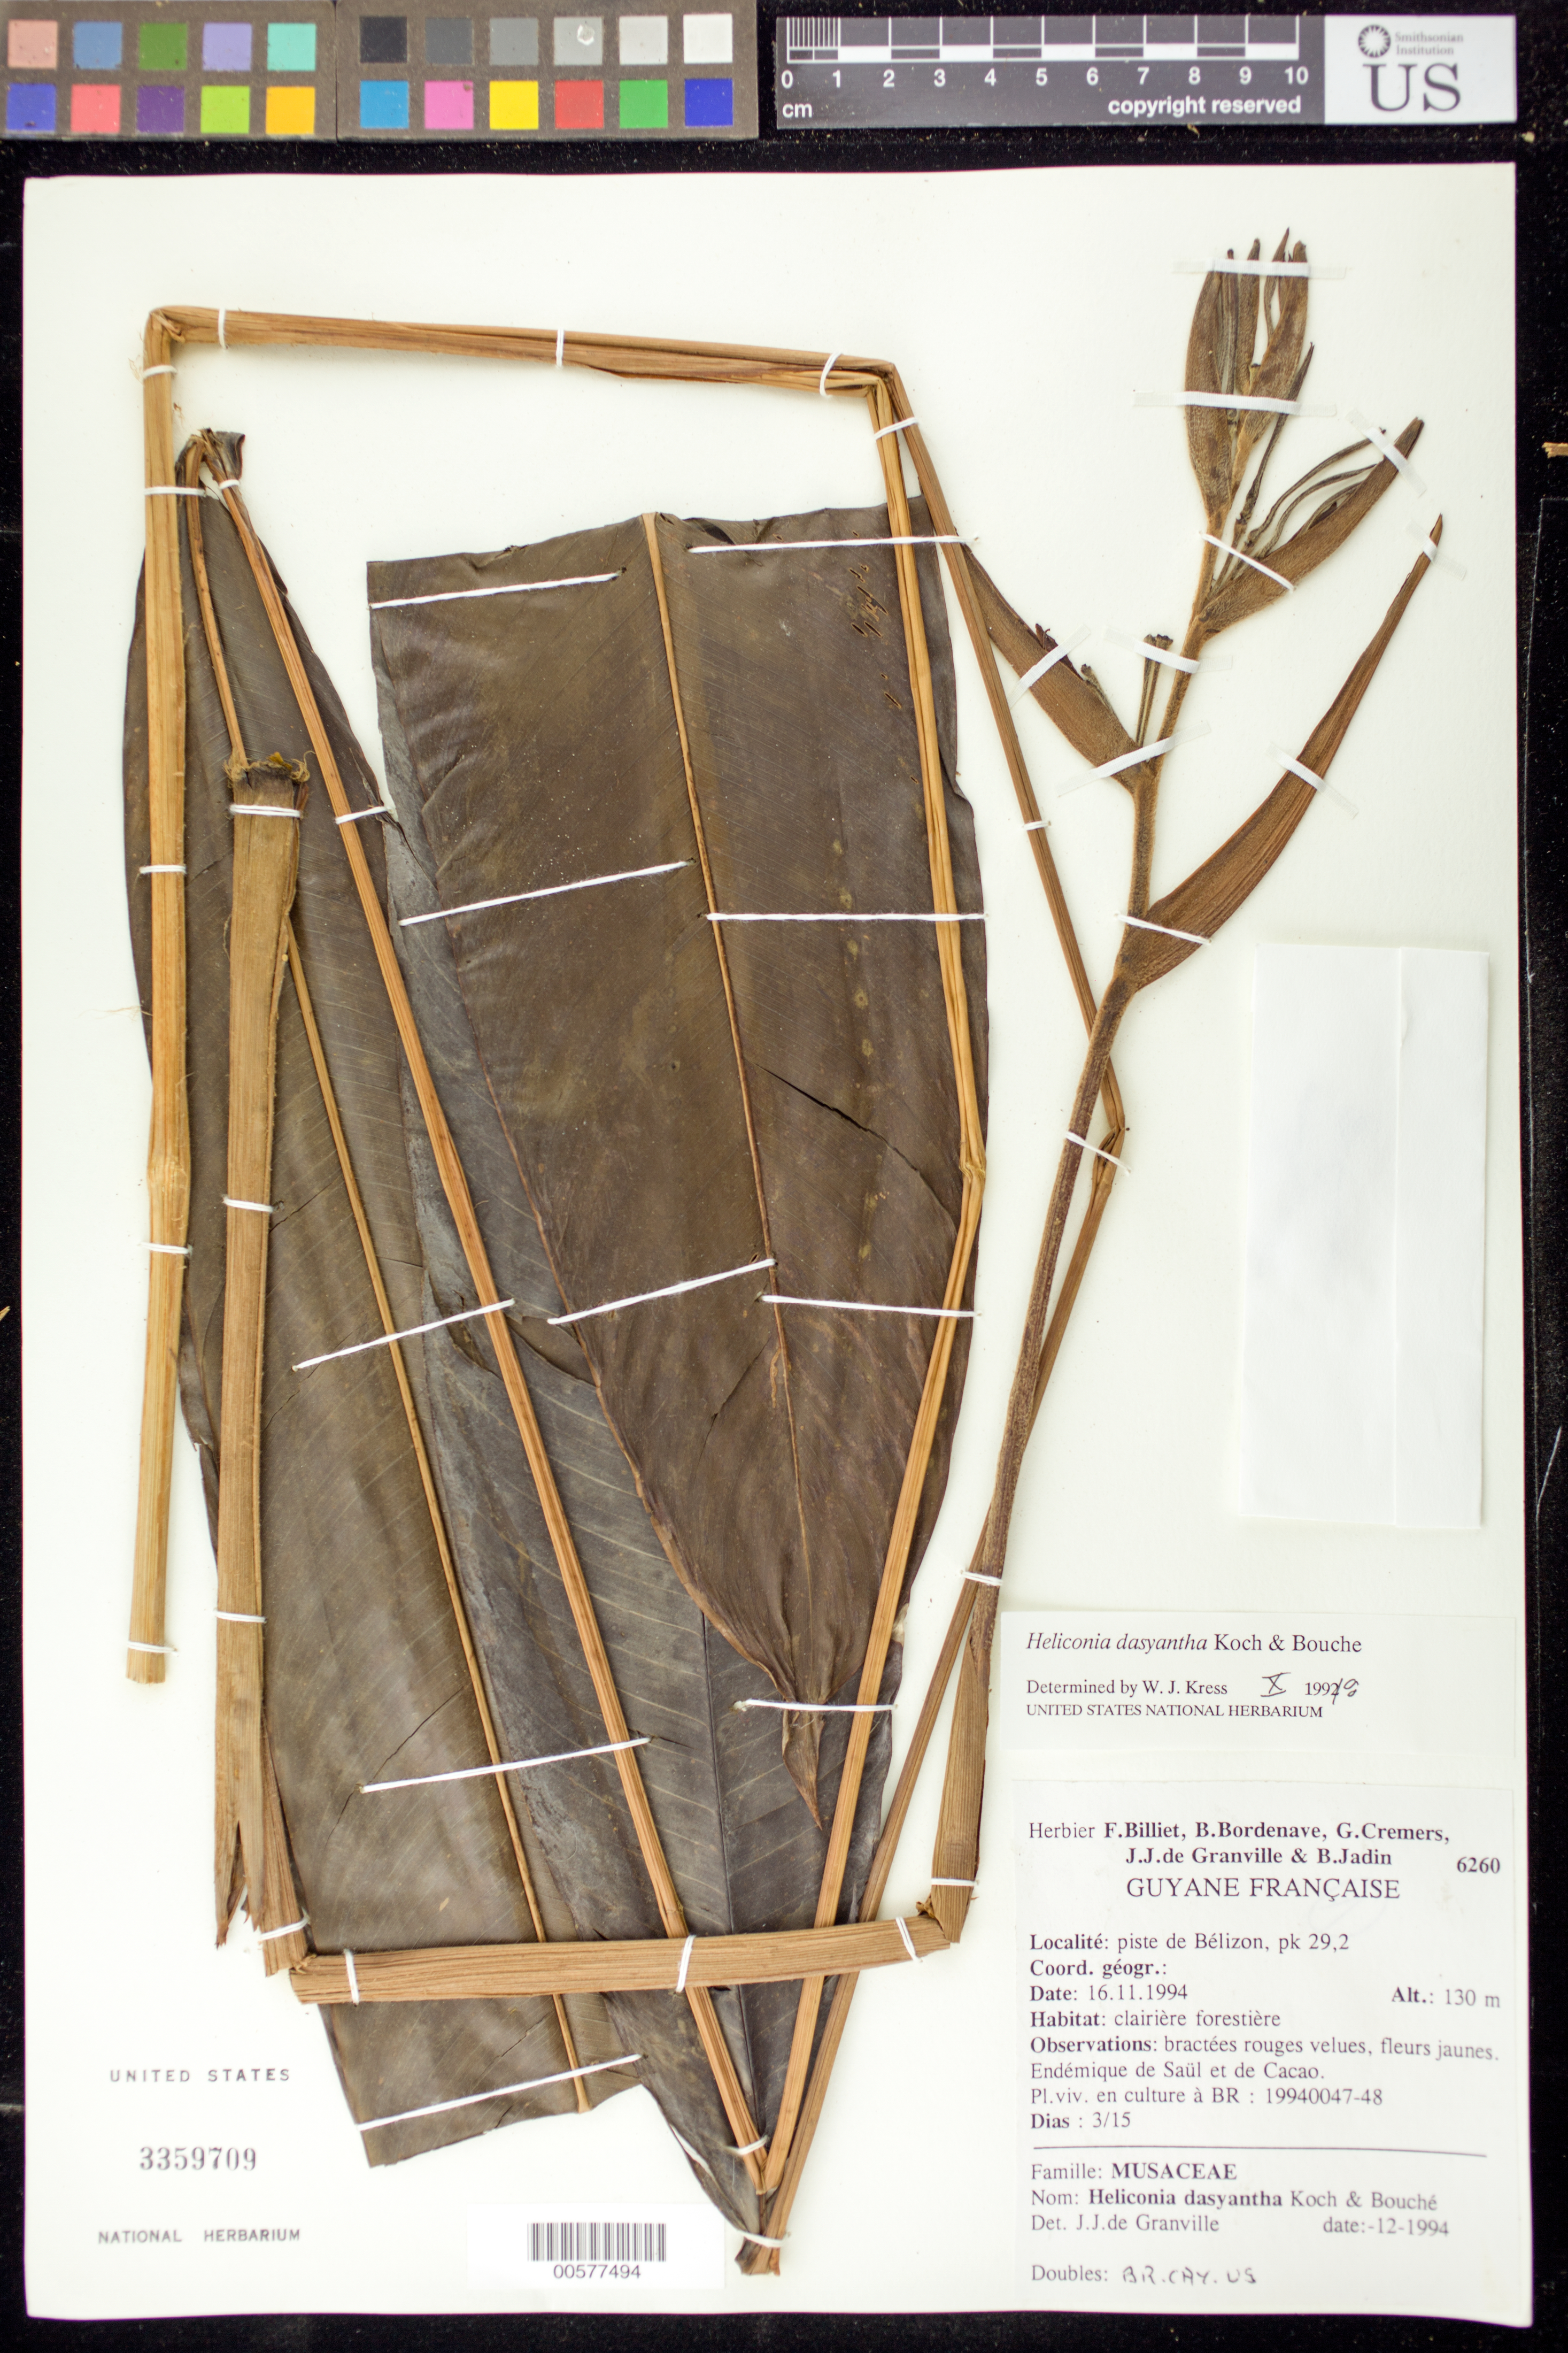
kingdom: Plantae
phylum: Tracheophyta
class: Liliopsida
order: Zingiberales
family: Heliconiaceae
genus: Heliconia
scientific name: Heliconia dasyantha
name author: C. Koch & Bouché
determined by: Granville, J. J. de, (CAY), Institut de Recherche pour le Developpement (IRD) (FRENCH GUIANA)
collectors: F. Billiet, Bordenave, --, G. Cremers, J.-J. de Granville & Jadin, --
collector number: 6260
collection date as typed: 16 Nov 1994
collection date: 1994-11-16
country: French Guiana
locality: Belizon trail, pk 29.2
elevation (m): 130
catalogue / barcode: US 3359709